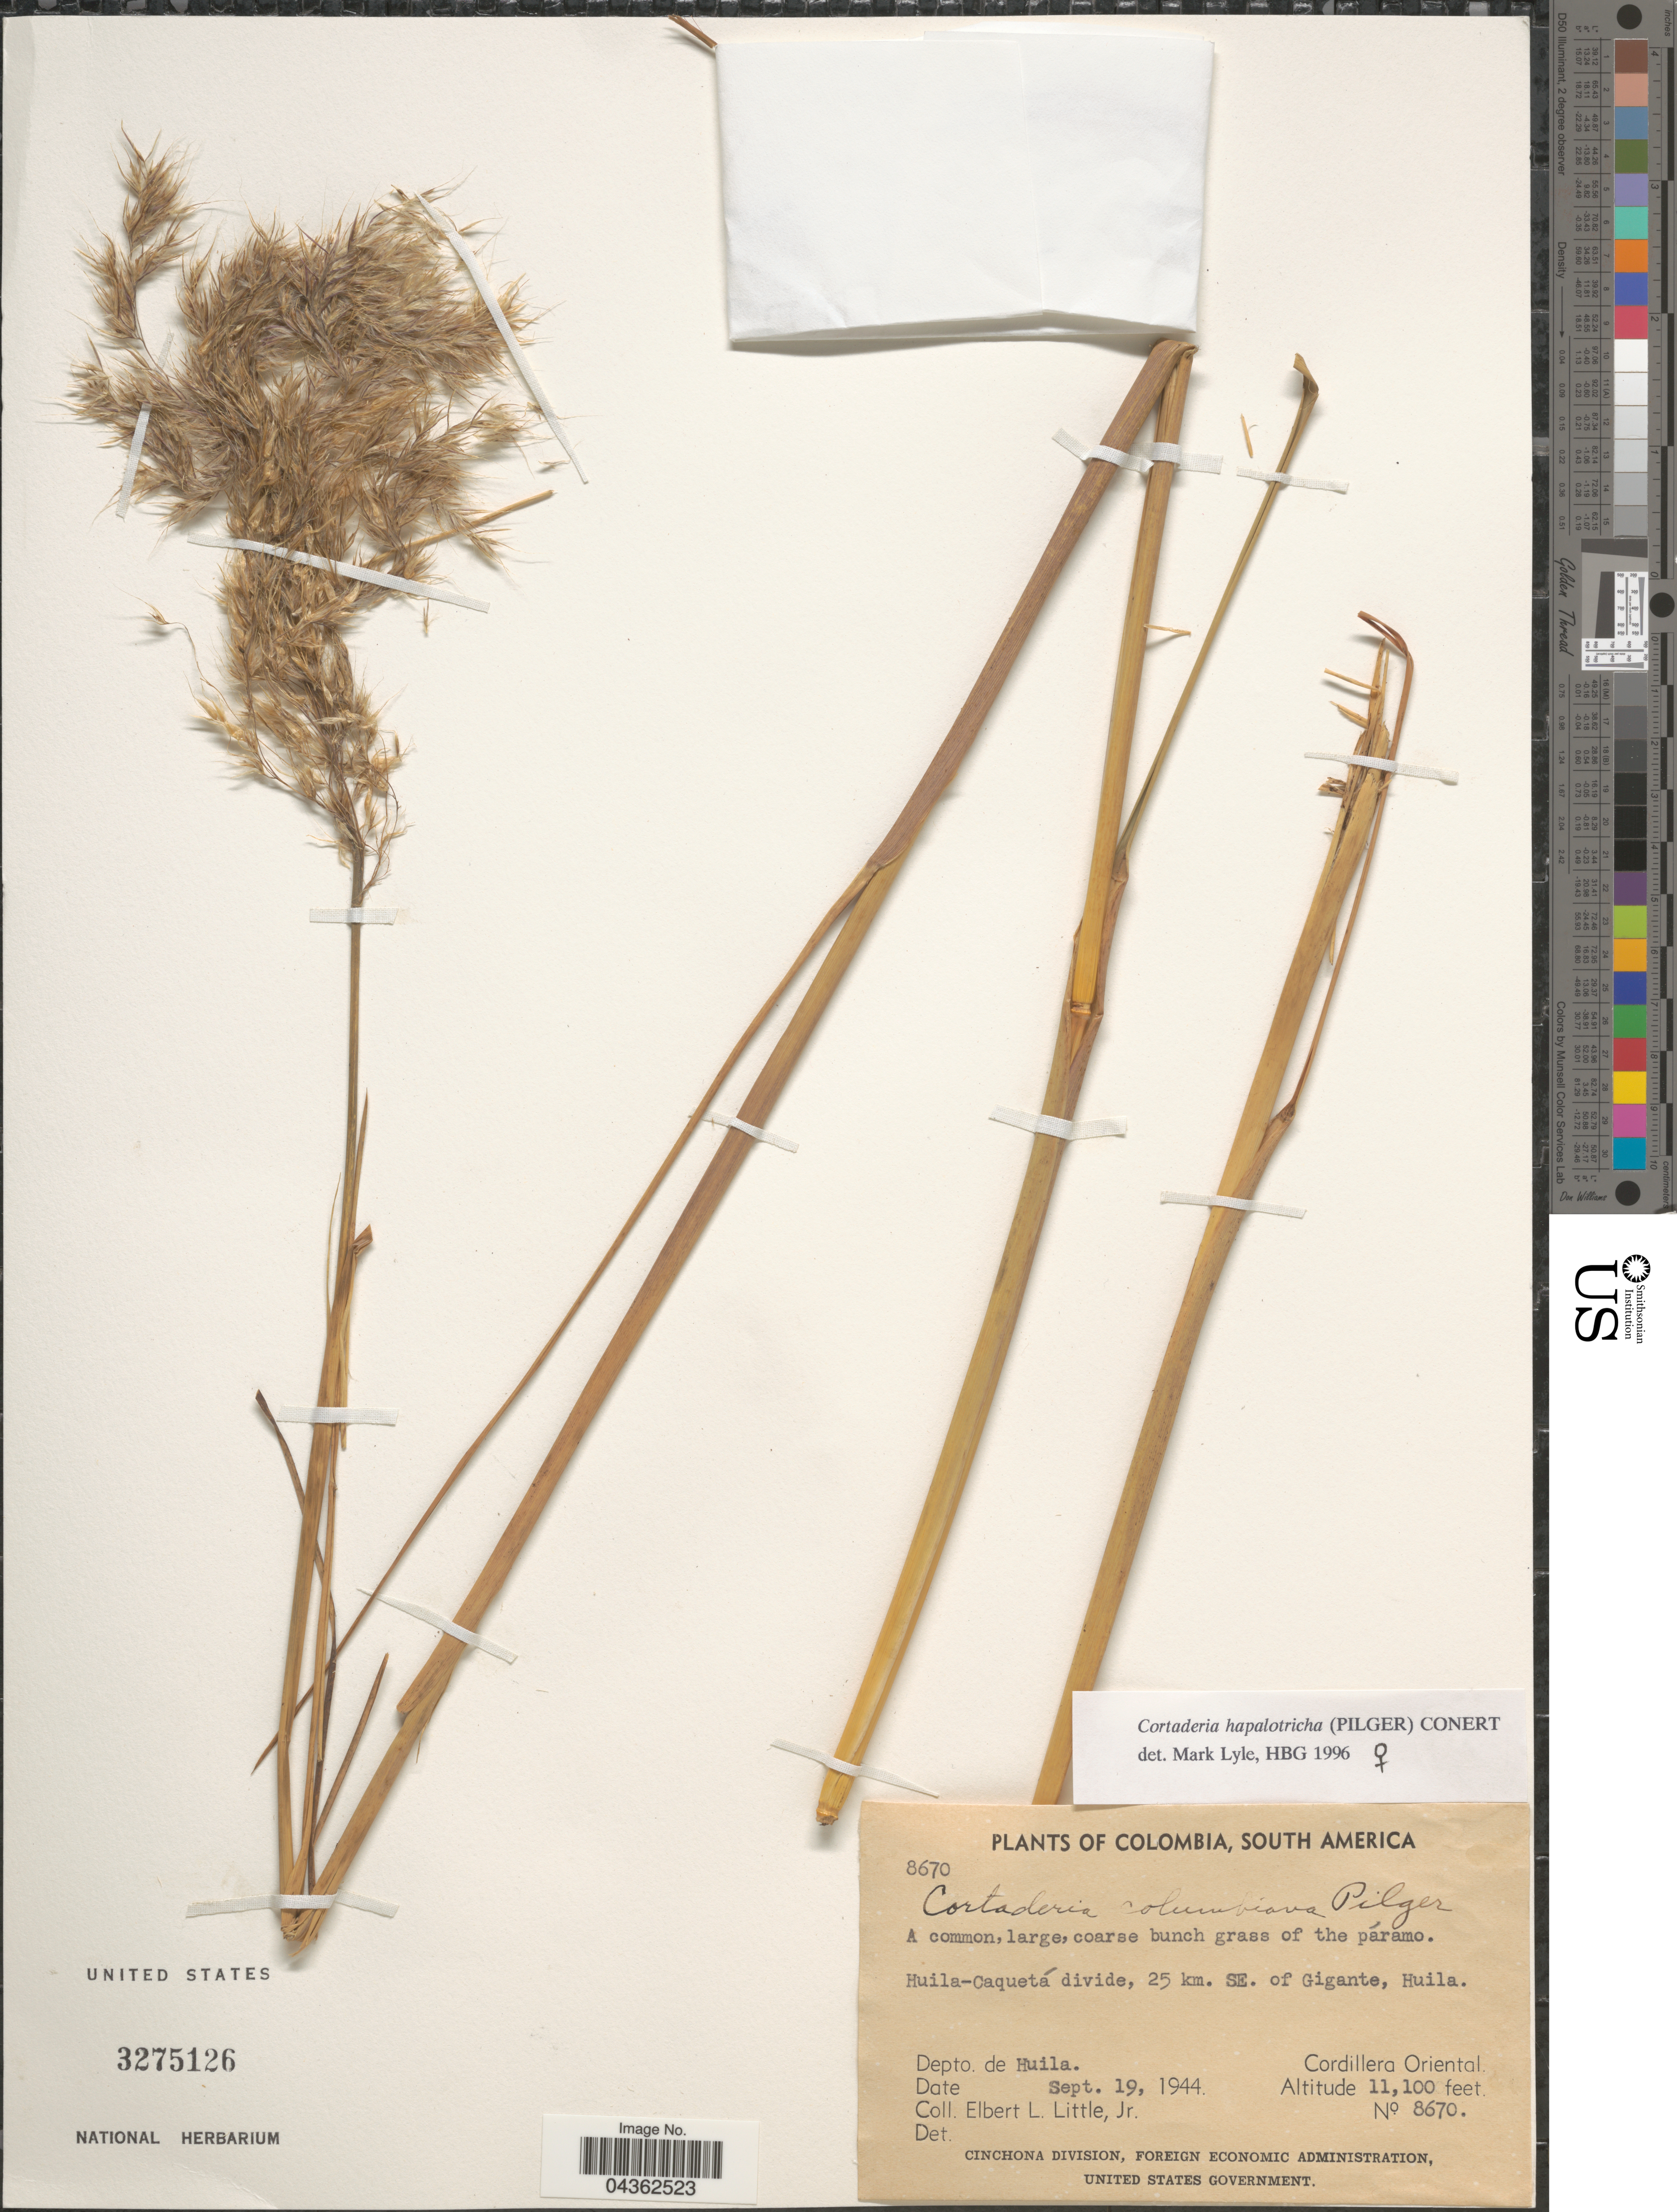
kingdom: Plantae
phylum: Tracheophyta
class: Liliopsida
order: Poales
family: Poaceae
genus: Cortaderia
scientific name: Cortaderia hapalotricha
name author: (Pilg.) Conert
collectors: E. L. Little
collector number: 8670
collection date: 1944-09-19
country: Colombia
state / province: Huila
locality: Huila-Caquetá divide, 25 km. SE. of Gigante. Depto. de Huila. Cordillera Oriental.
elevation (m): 3383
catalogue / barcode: US 3275126